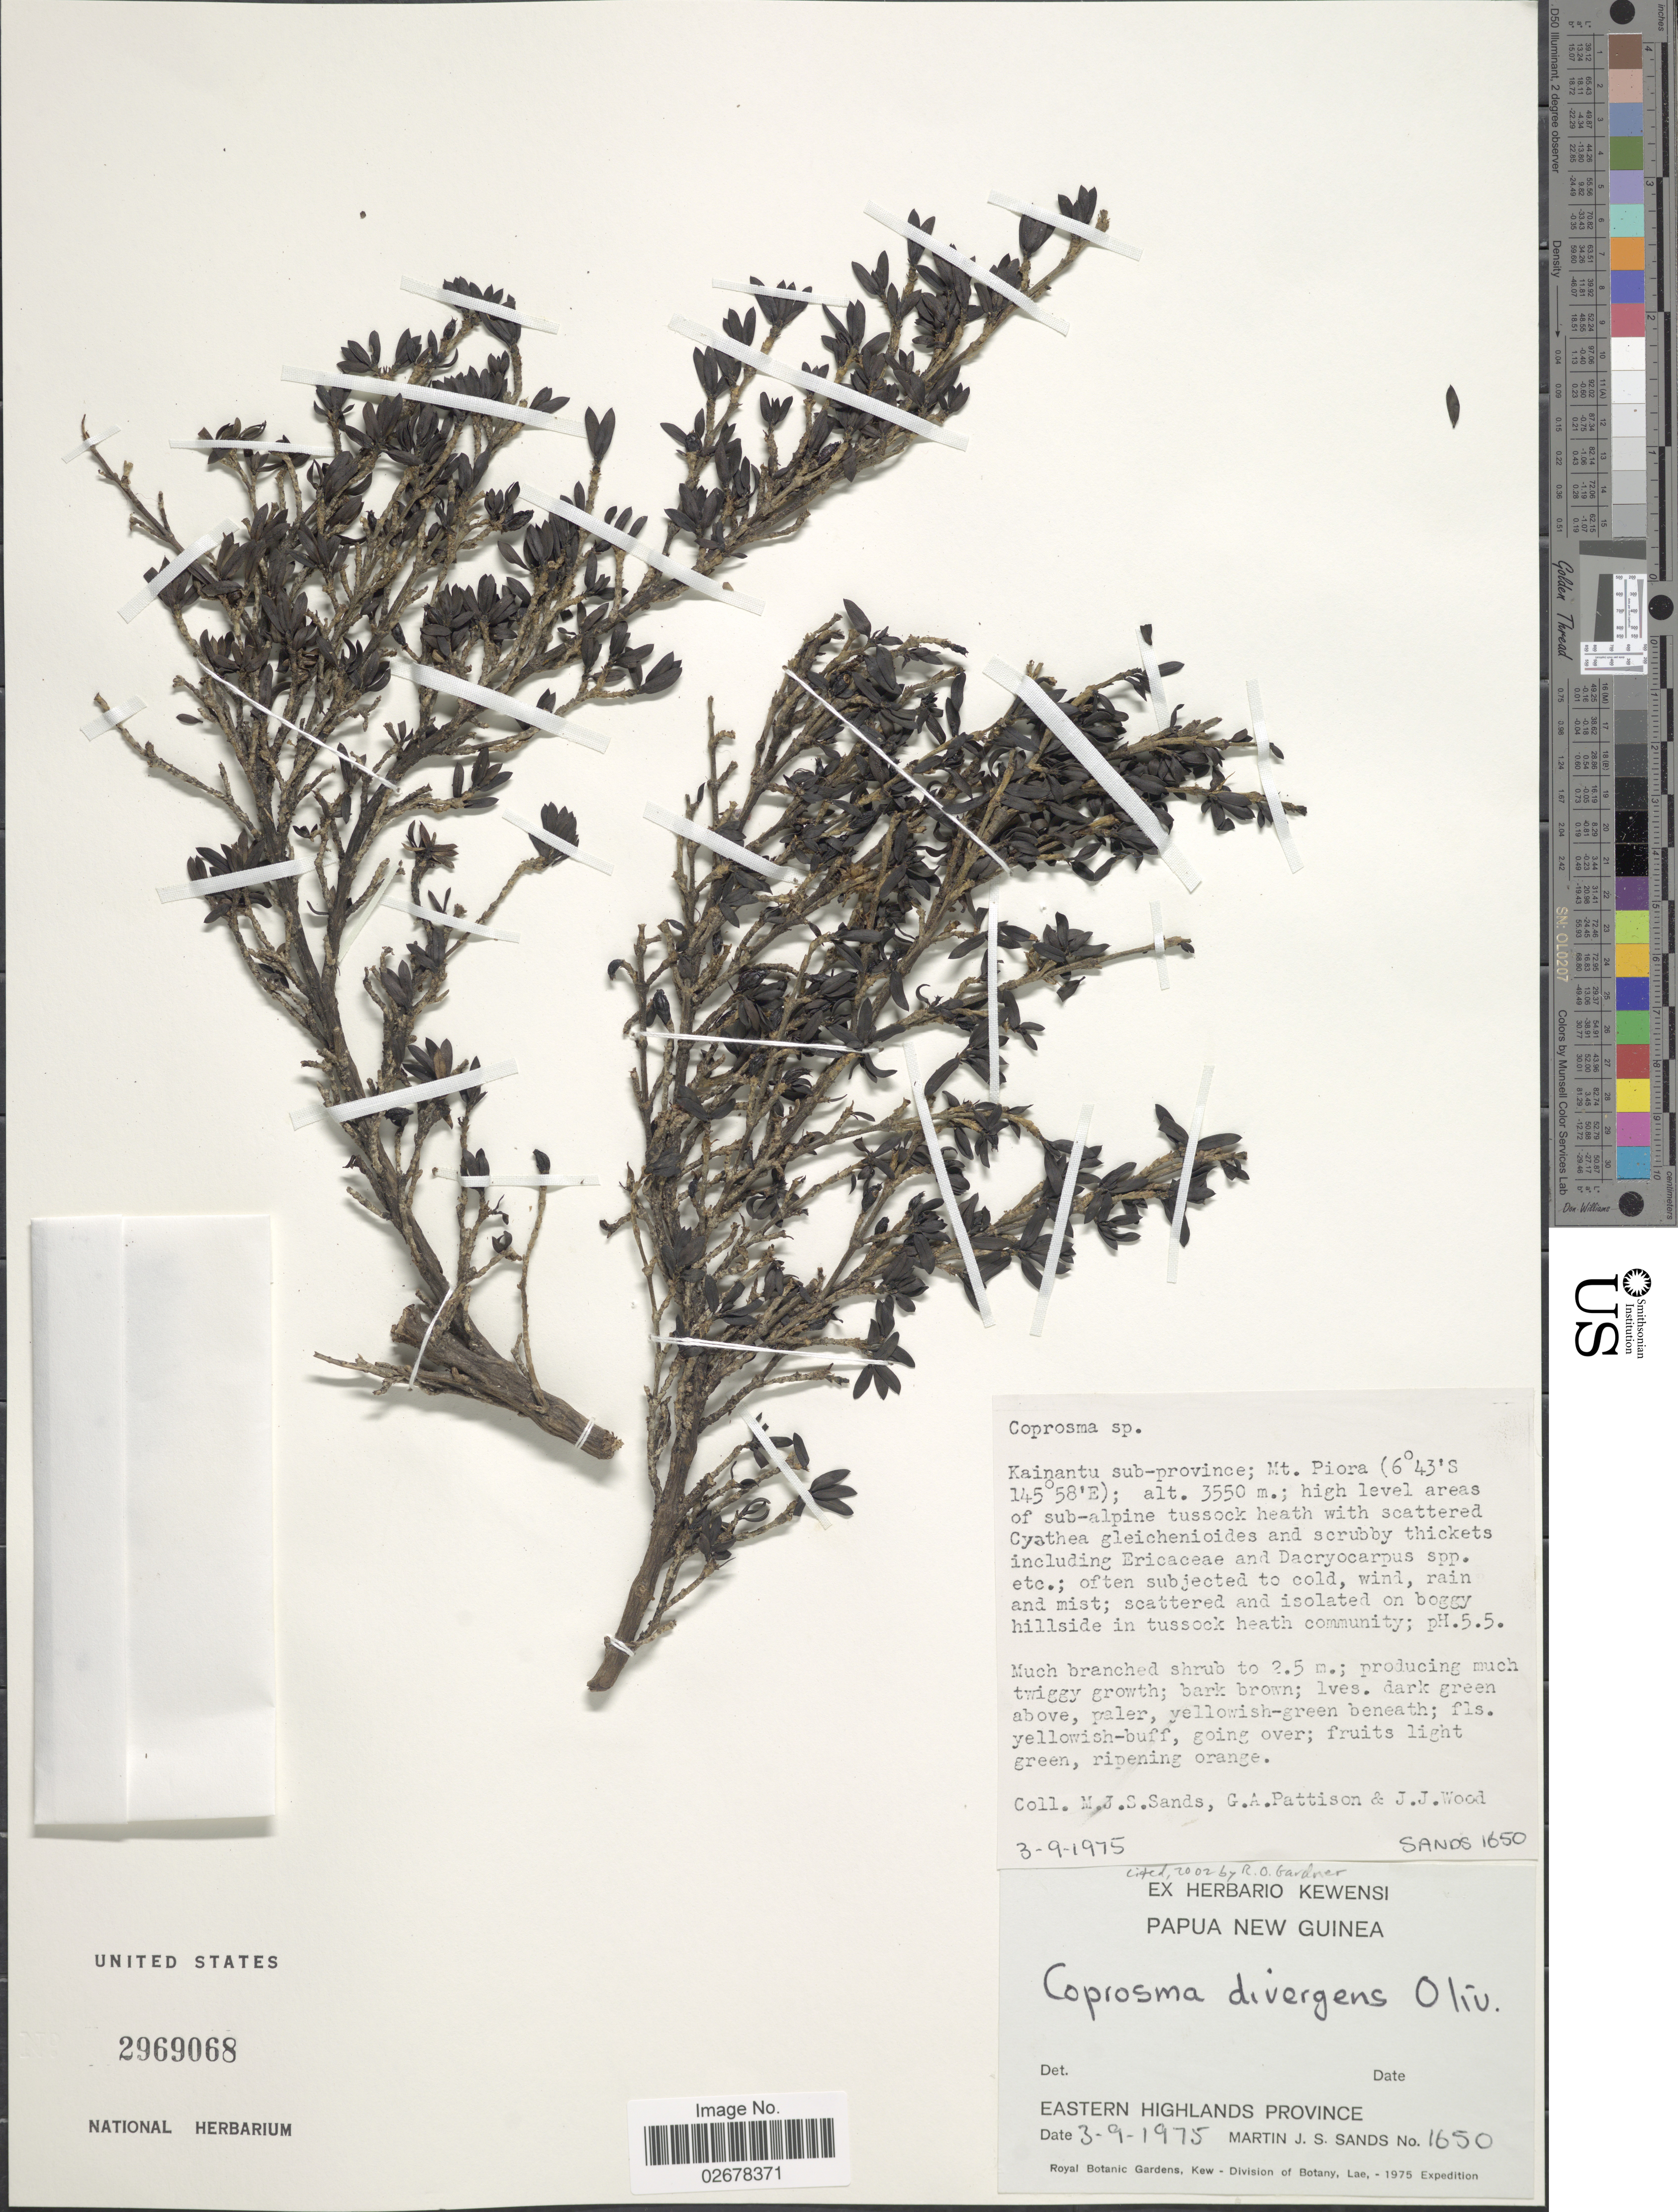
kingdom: Plantae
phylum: Tracheophyta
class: Magnoliopsida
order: Gentianales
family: Rubiaceae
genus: Coprosma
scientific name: Coprosma divergens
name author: W.R.B. Oliv.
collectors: M. Sands, G. Pattison & J. Wood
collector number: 1650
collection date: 1975-09-03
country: Papua New Guinea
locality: Kainantu sub-province; Mt. Piora, Eastern Highlands Province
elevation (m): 3550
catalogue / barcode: US 2969068